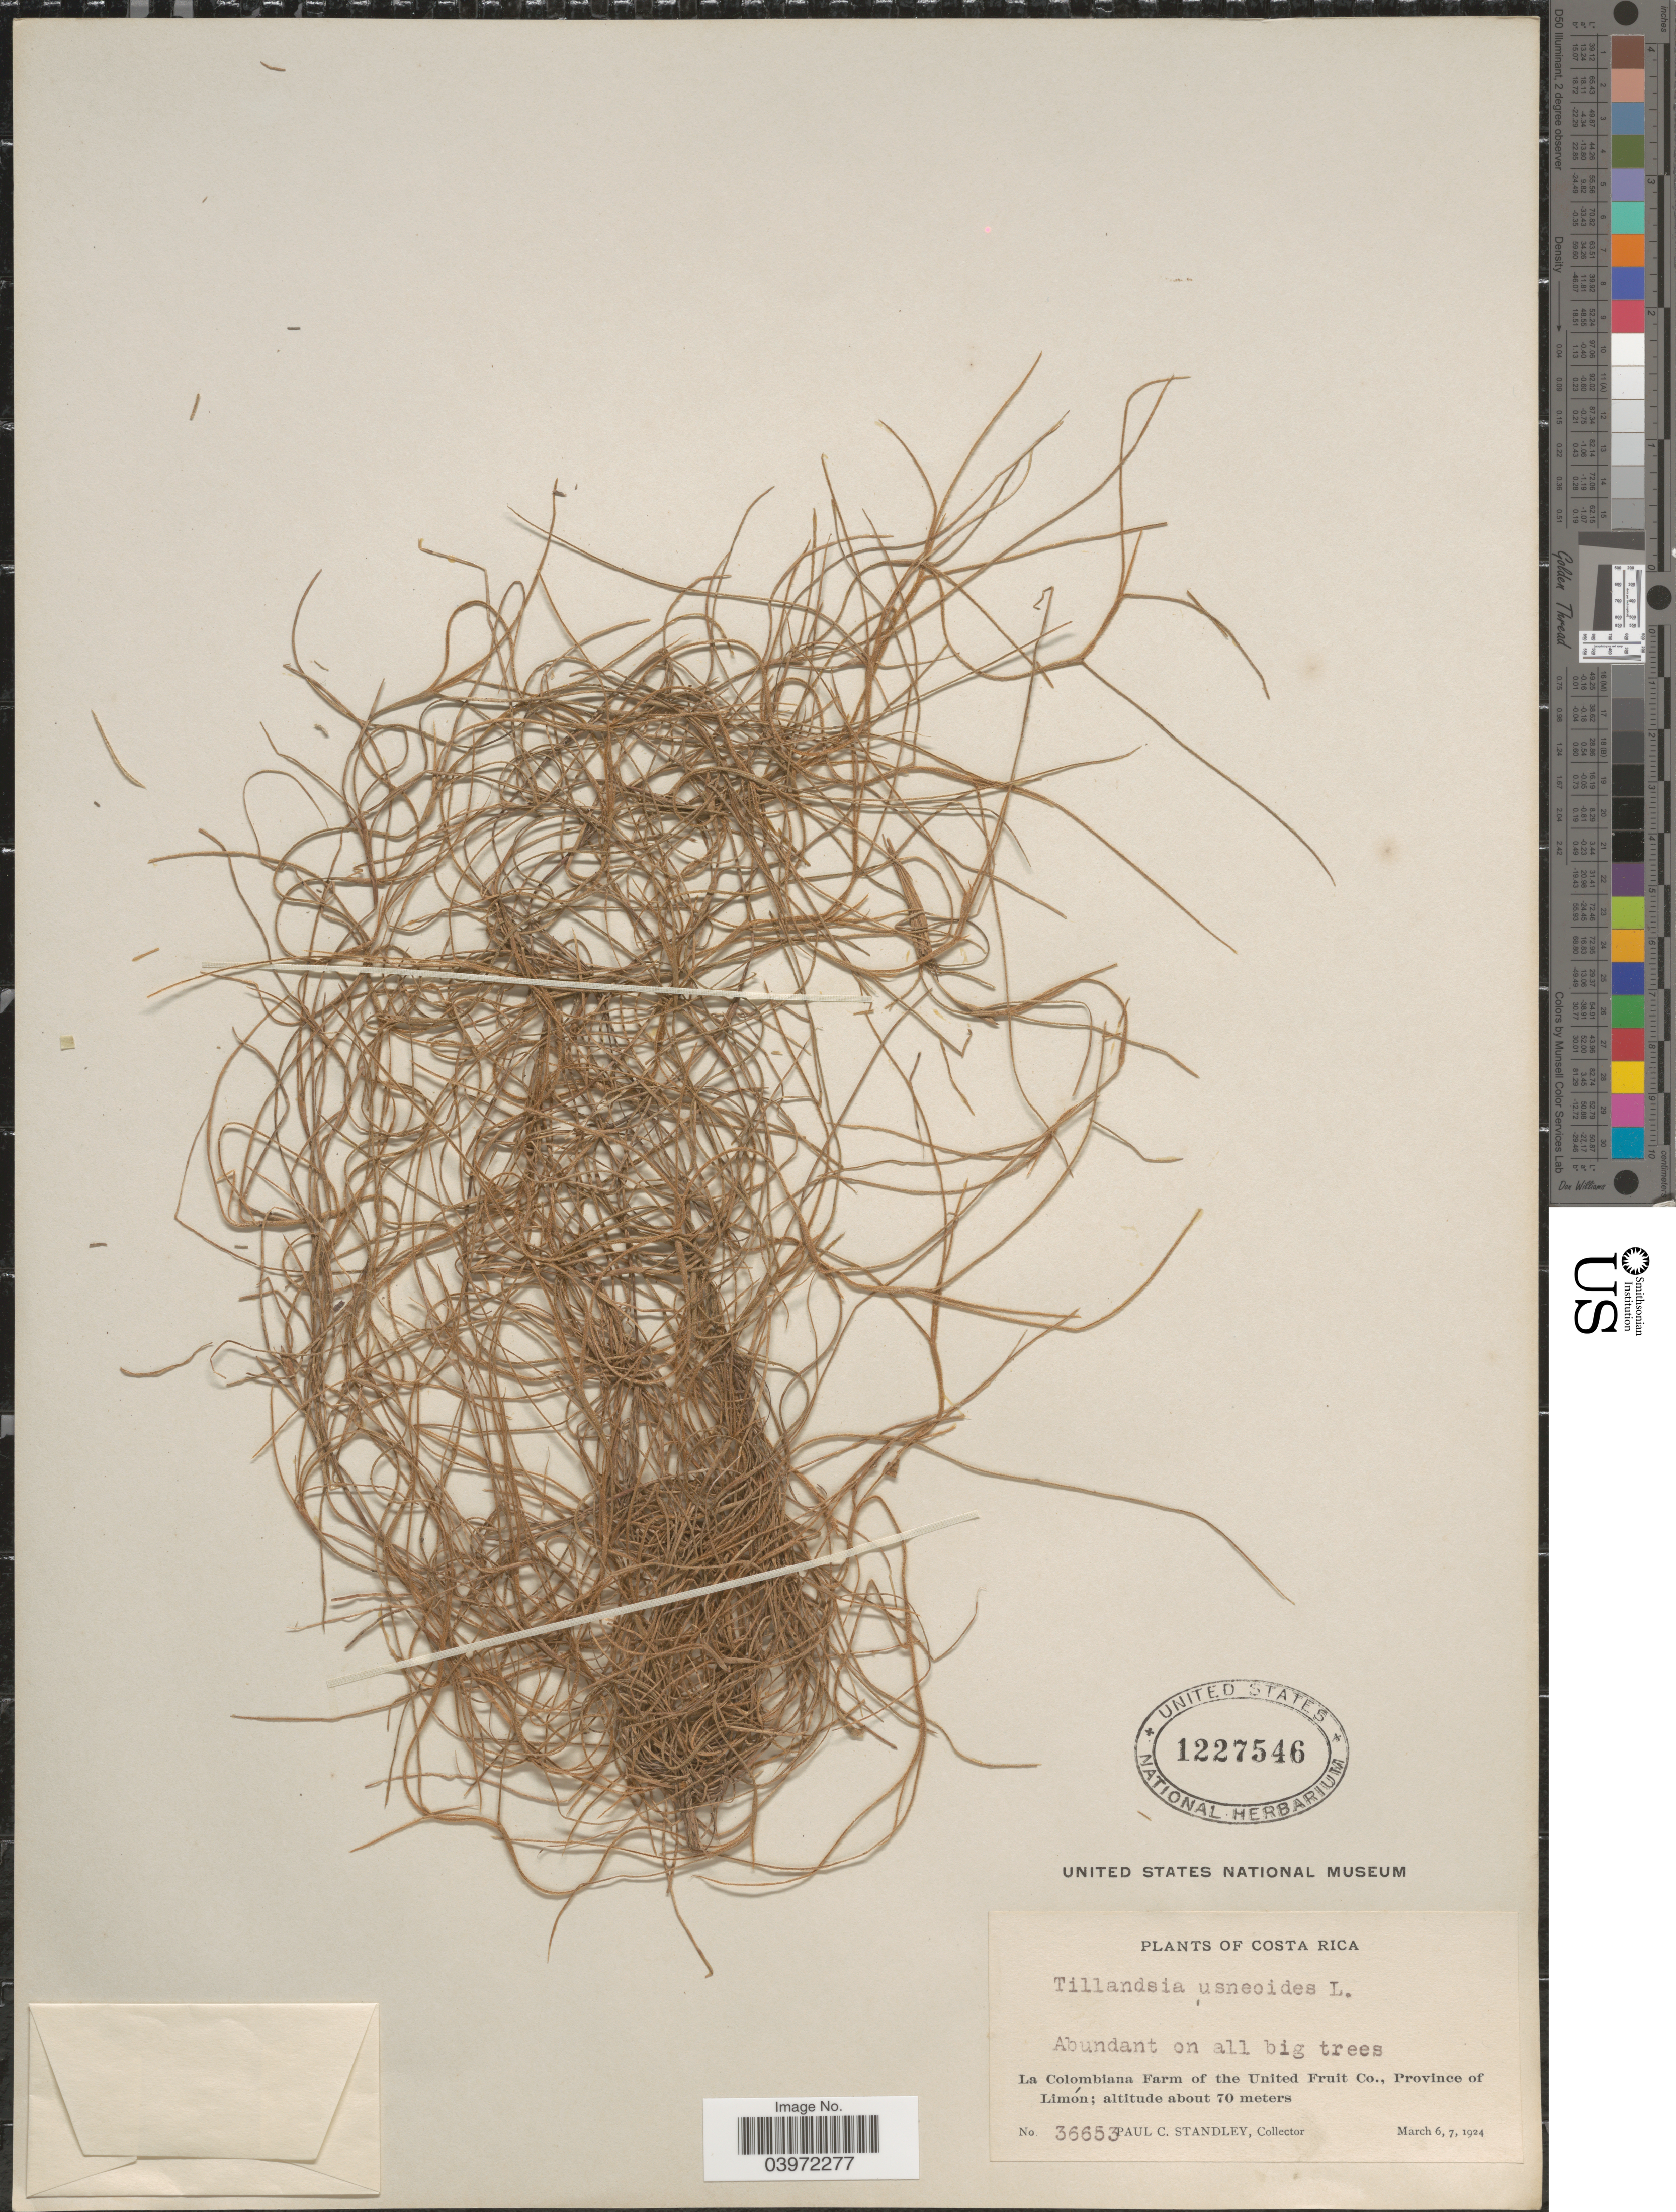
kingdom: Plantae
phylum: Tracheophyta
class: Liliopsida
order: Poales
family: Bromeliaceae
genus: Tillandsia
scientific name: Tillandsia usneoides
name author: (L.) L.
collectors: P. C. Standley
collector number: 36653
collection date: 1924-03-06/1924-03-07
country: Costa Rica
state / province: Limón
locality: La Colombiana Farm of the United Fruit Co.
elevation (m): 70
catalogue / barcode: US 1227546